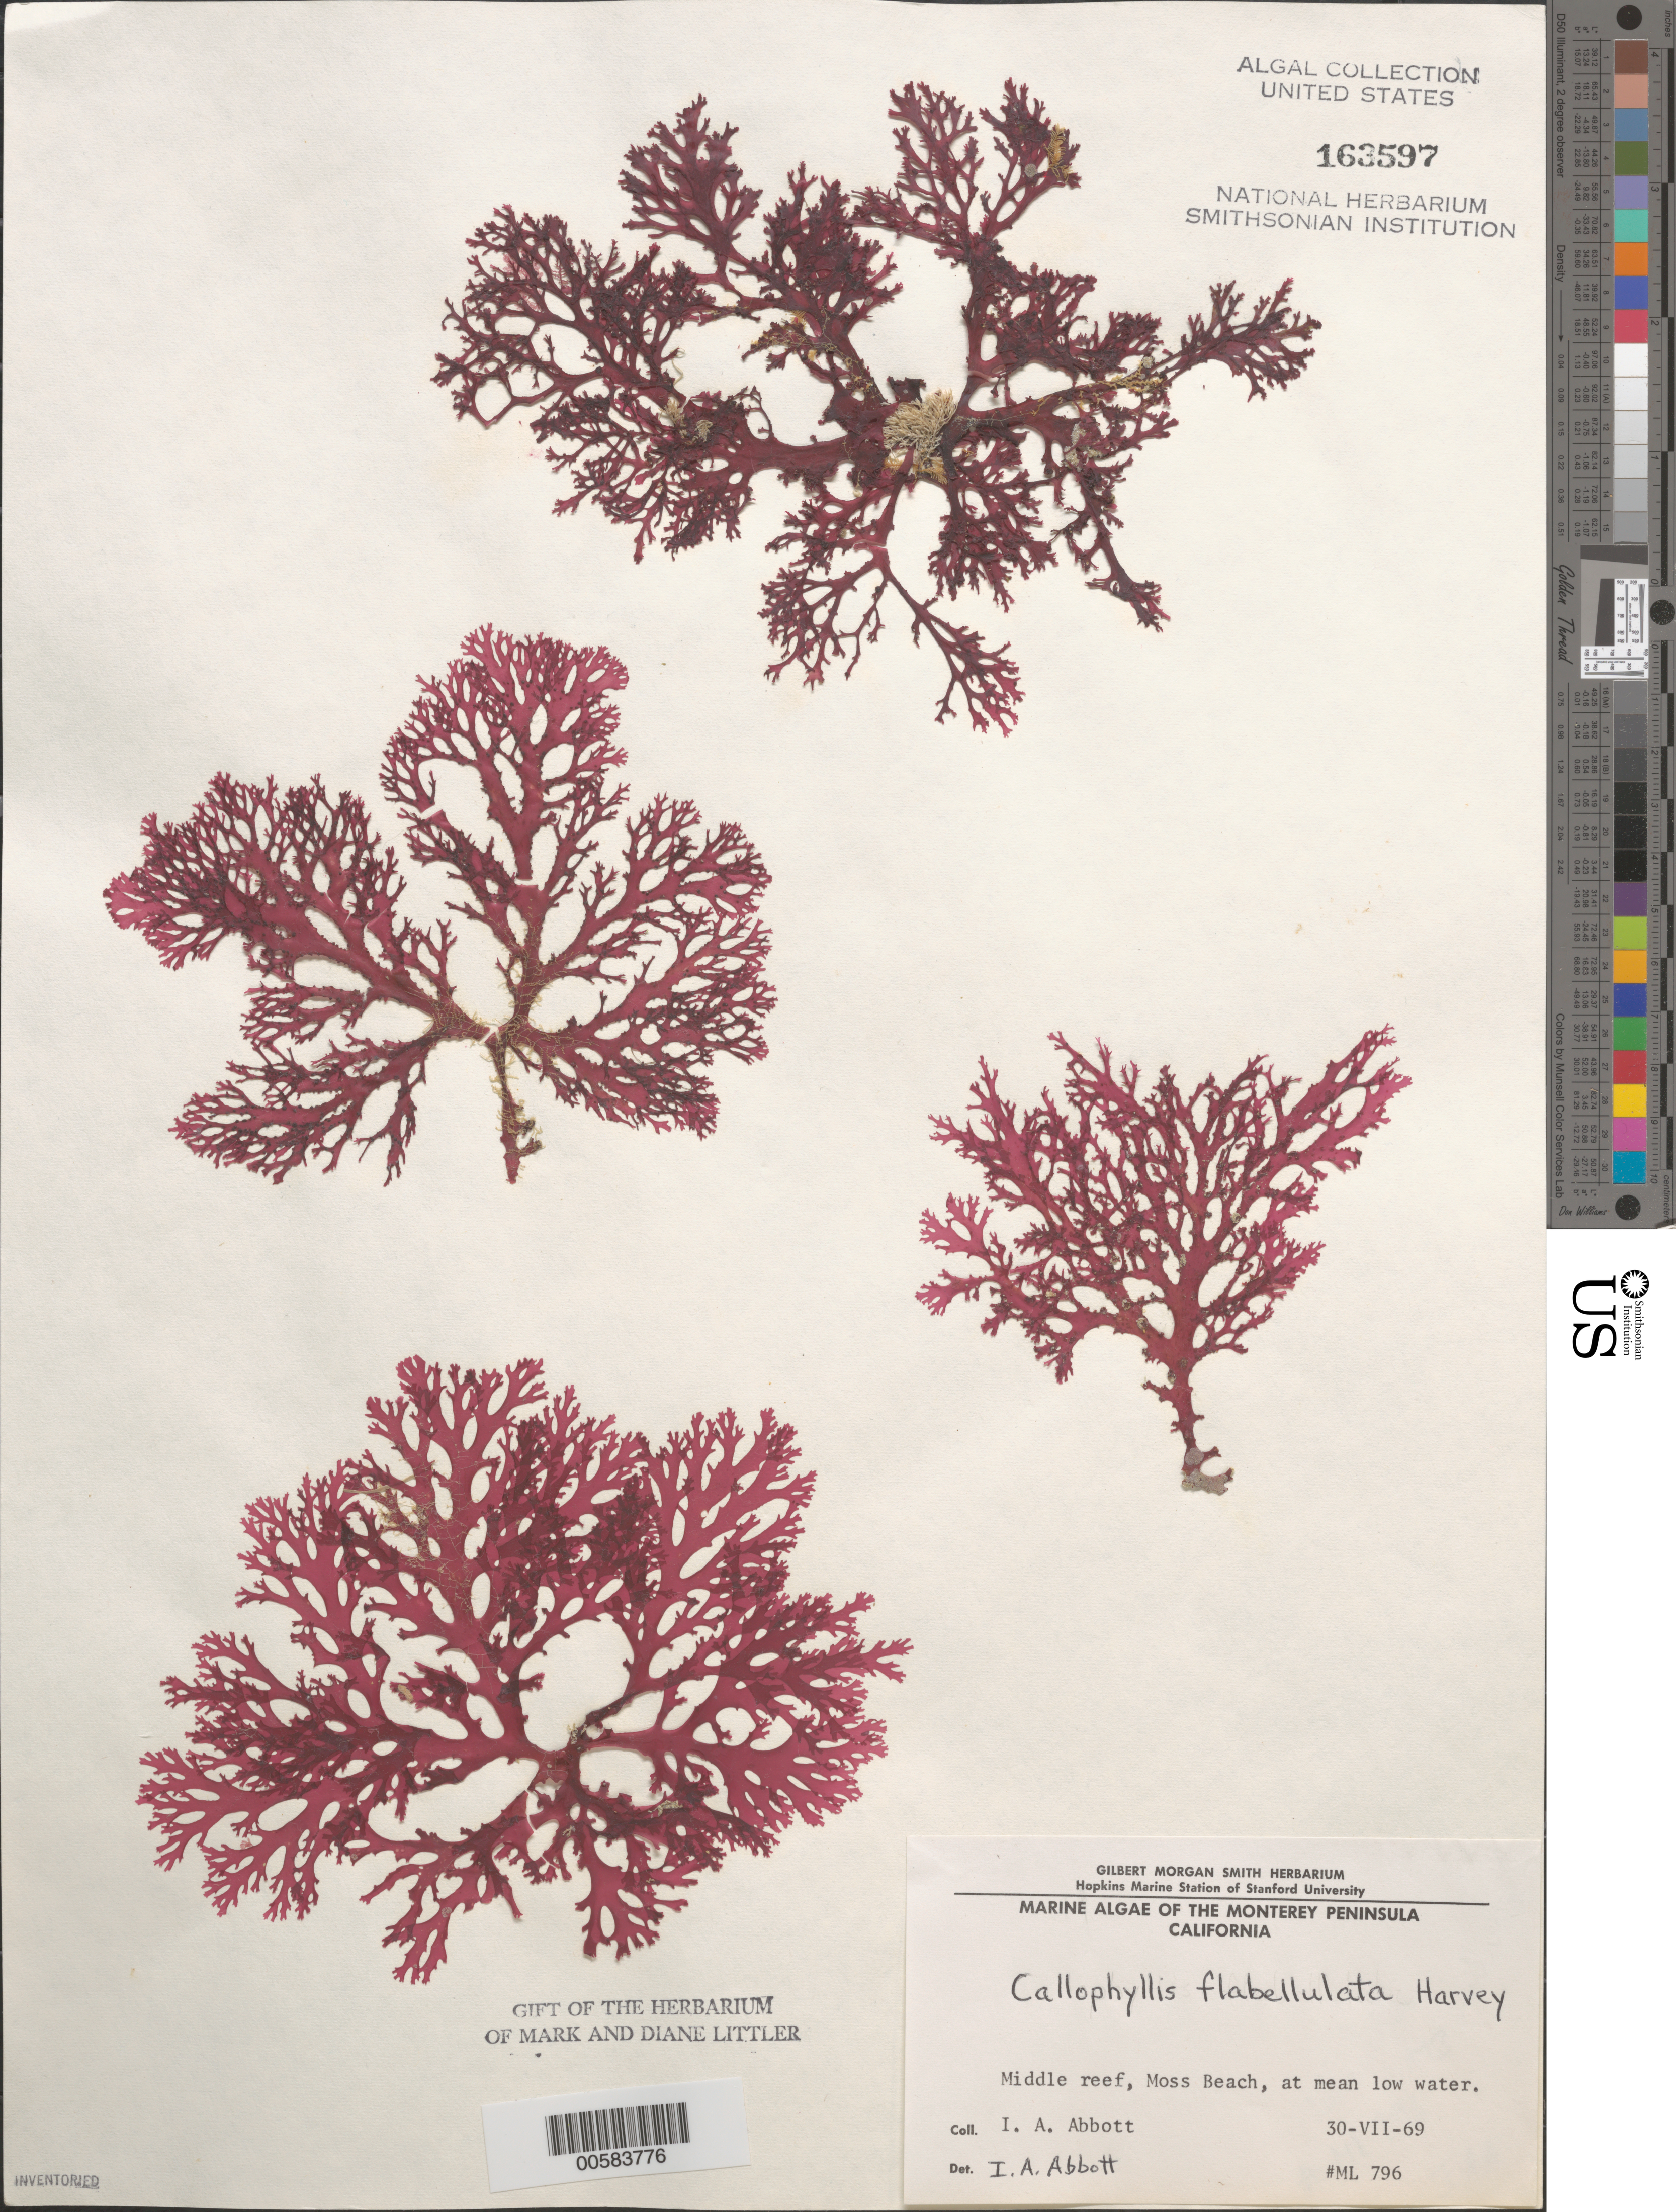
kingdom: Plantae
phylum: Rhodophyta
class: Florideophyceae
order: Gigartinales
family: Kallymeniaceae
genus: Callophyllis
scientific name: Callophyllis flabellulata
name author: Harv.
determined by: Abbott, Isabella A.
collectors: I. A. Abbott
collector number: ML 796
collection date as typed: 30 Jul 1969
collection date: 1969-07-30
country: United States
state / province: California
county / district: Monterey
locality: Middle Reef of Moss Beach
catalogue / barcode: US 163597